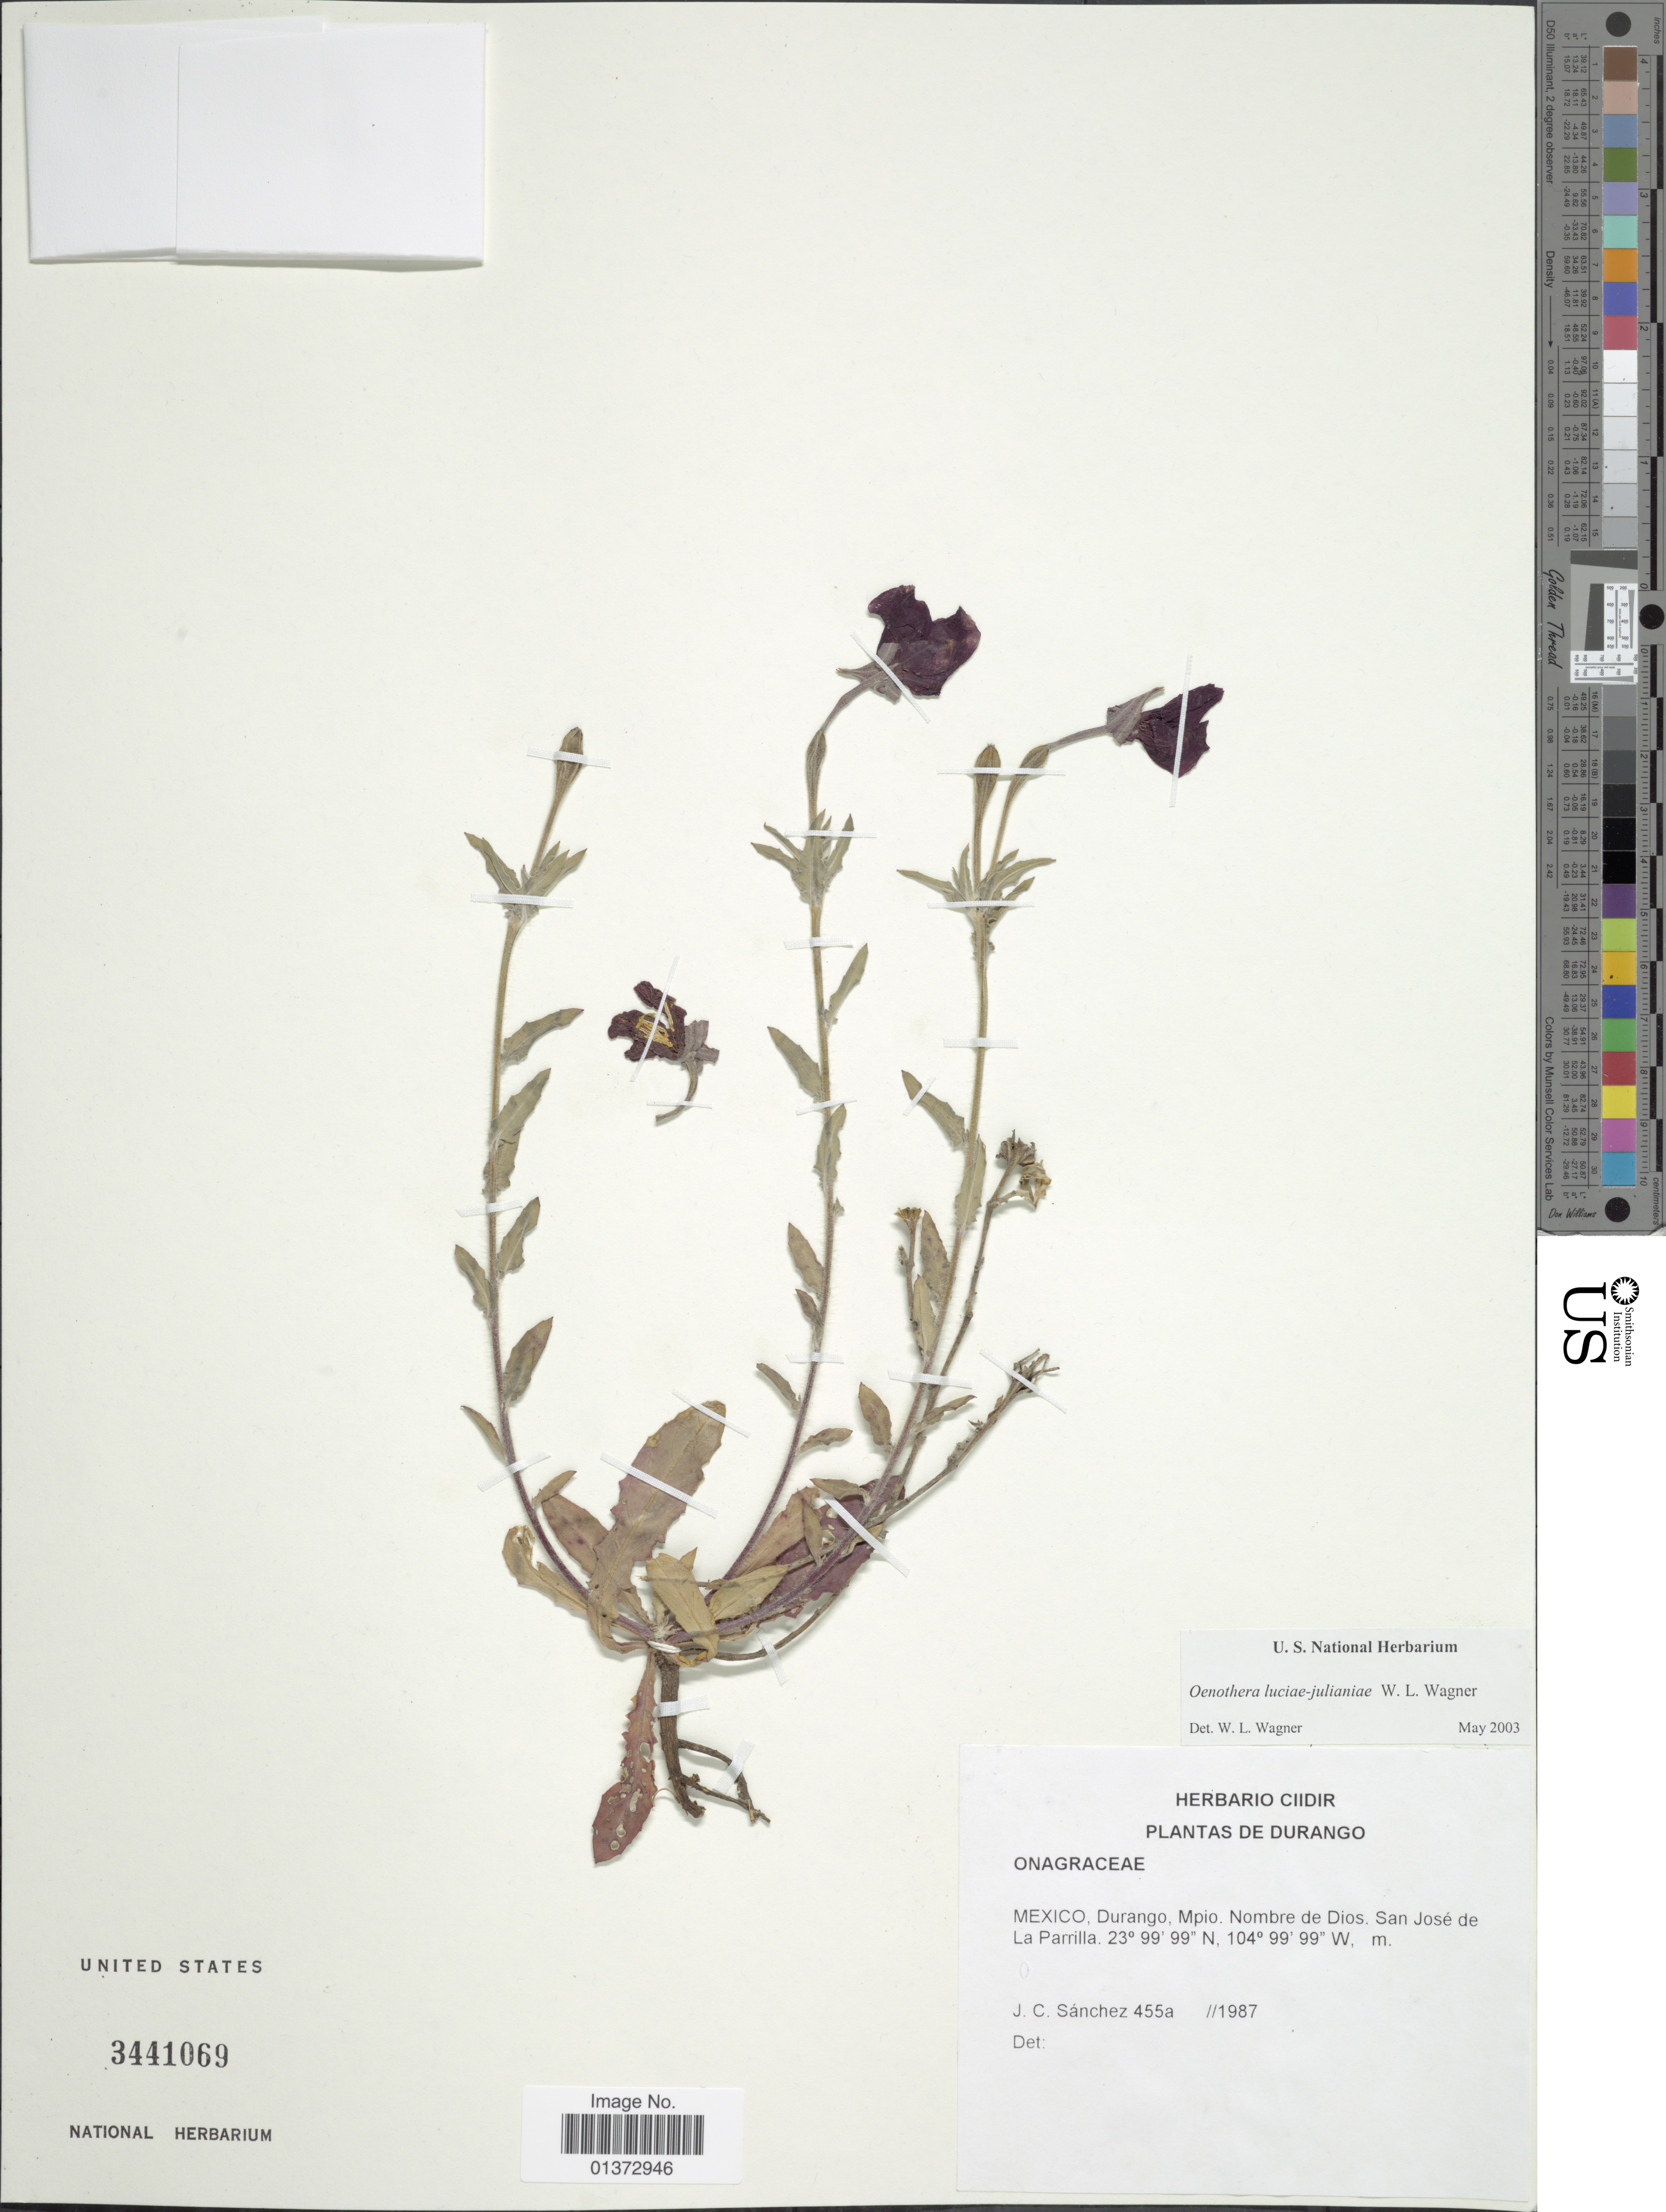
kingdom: Plantae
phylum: Tracheophyta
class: Magnoliopsida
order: Myrtales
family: Onagraceae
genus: Oenothera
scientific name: Oenothera luciae-julianiae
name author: W.L. Wagner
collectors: J. Sánchez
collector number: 455a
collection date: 1987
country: Mexico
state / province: Durango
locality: Mpio. Nombre de Dios, Sam José de La Parrilla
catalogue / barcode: US 3441069